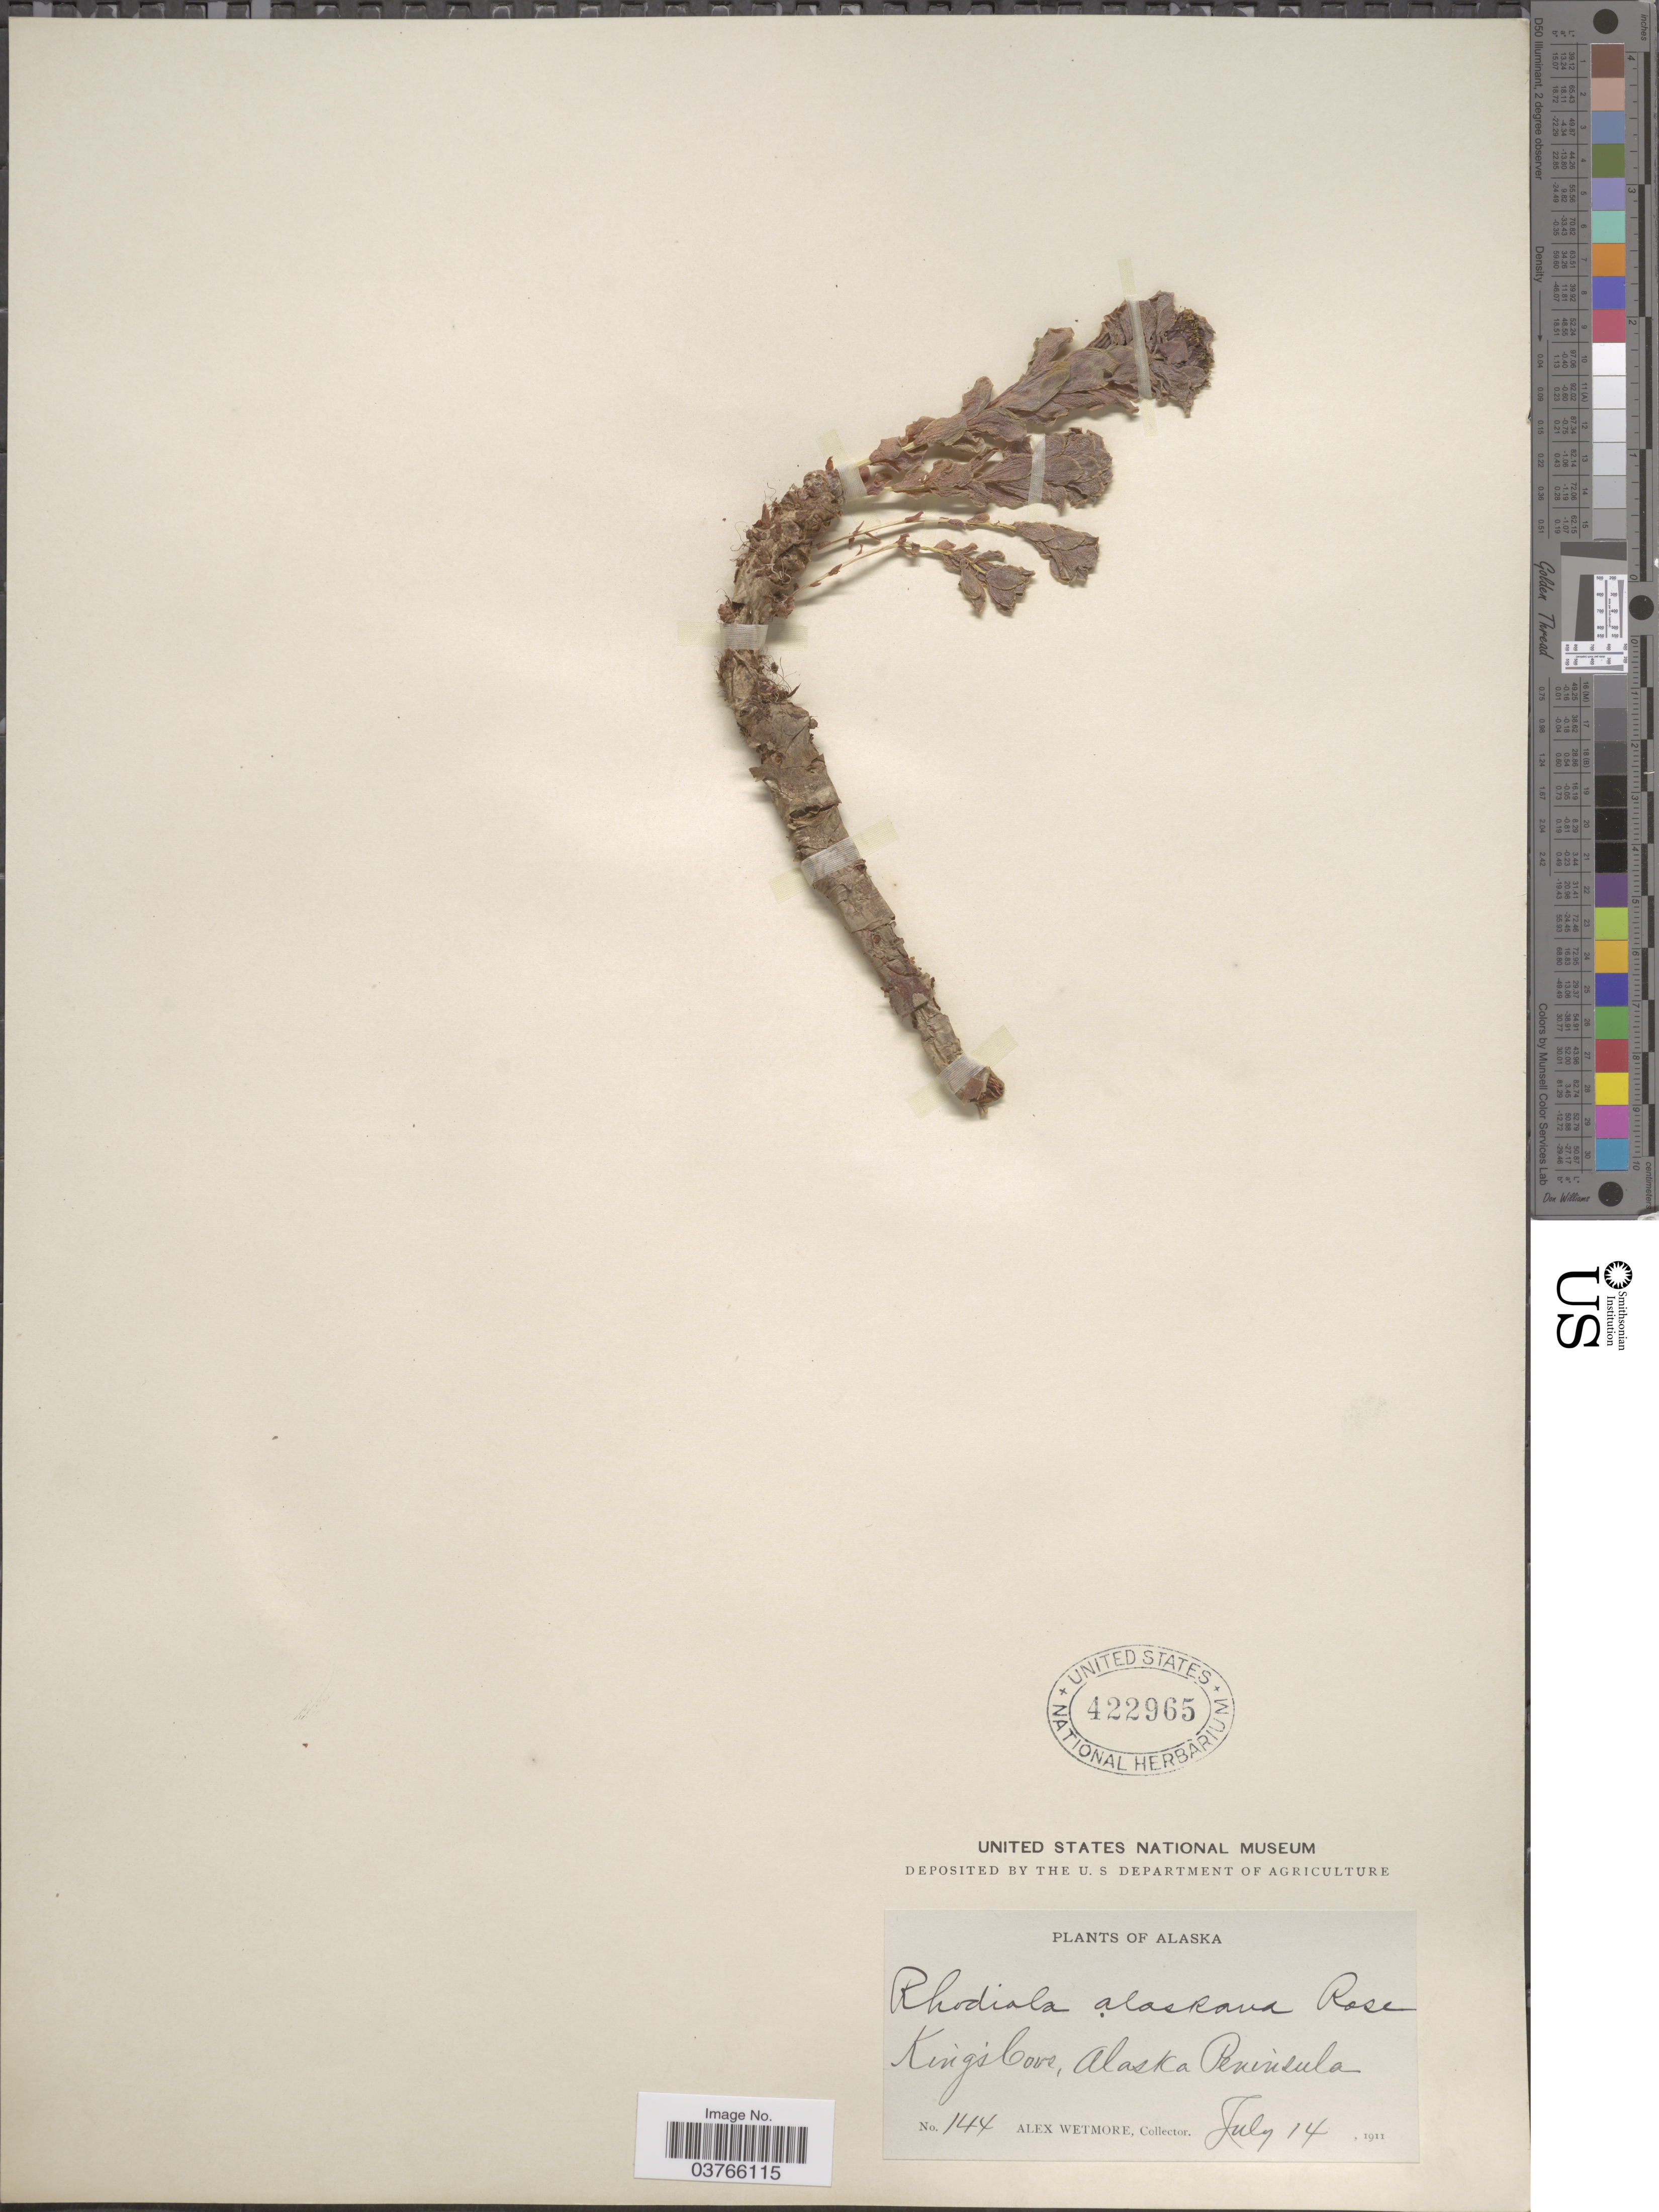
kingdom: Plantae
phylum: Tracheophyta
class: Magnoliopsida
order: Saxifragales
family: Crassulaceae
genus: Rhodiola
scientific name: Rhodiola integrifolia subsp. integrifolia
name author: Raf.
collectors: A. Wetmore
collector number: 144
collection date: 1911-07-14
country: United States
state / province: Alaska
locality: King's Cove, Alaska Peninsula.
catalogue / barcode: US 422965